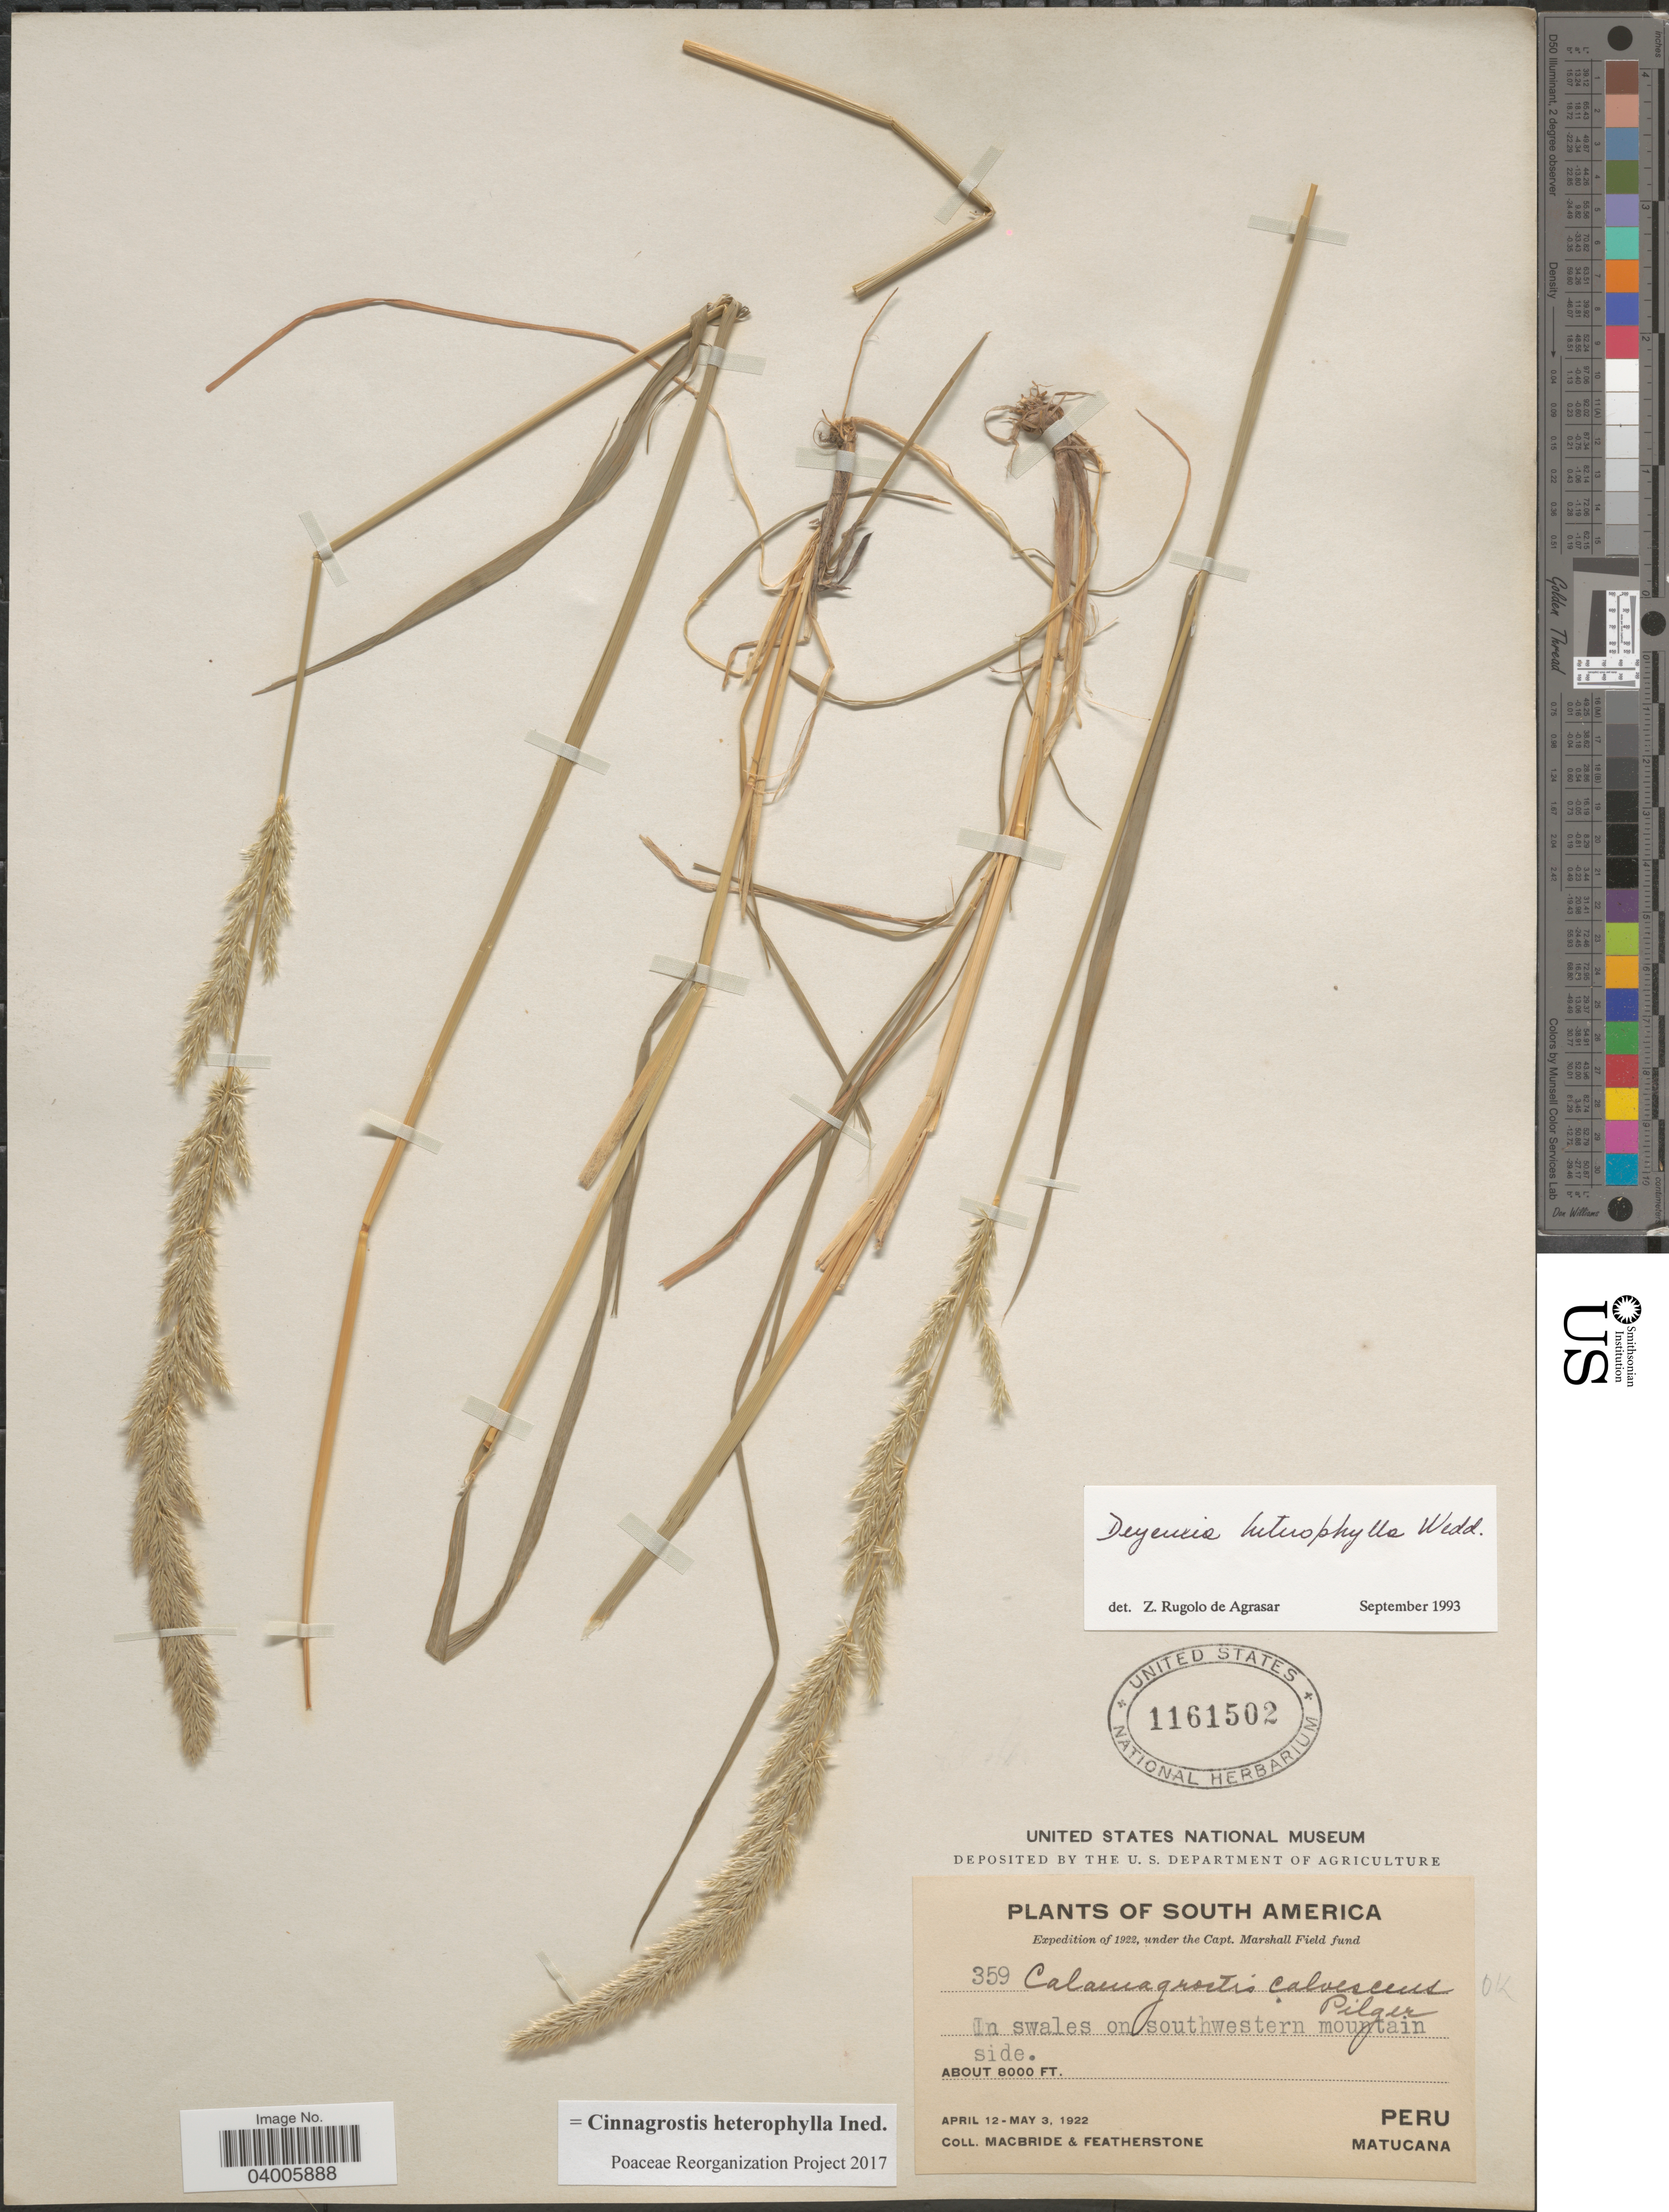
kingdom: Plantae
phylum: Tracheophyta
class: Liliopsida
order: Poales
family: Poaceae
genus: Cinnagrostis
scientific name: Cinnagrostis heterophylla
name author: (Wedd.) P.M. Peterson et al.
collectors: Macbride, -- & -. Featherstone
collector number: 359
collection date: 1922-04-12/1922-05-03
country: Peru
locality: On southwestern mountain side. Matucana.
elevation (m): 2438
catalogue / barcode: US 1161502